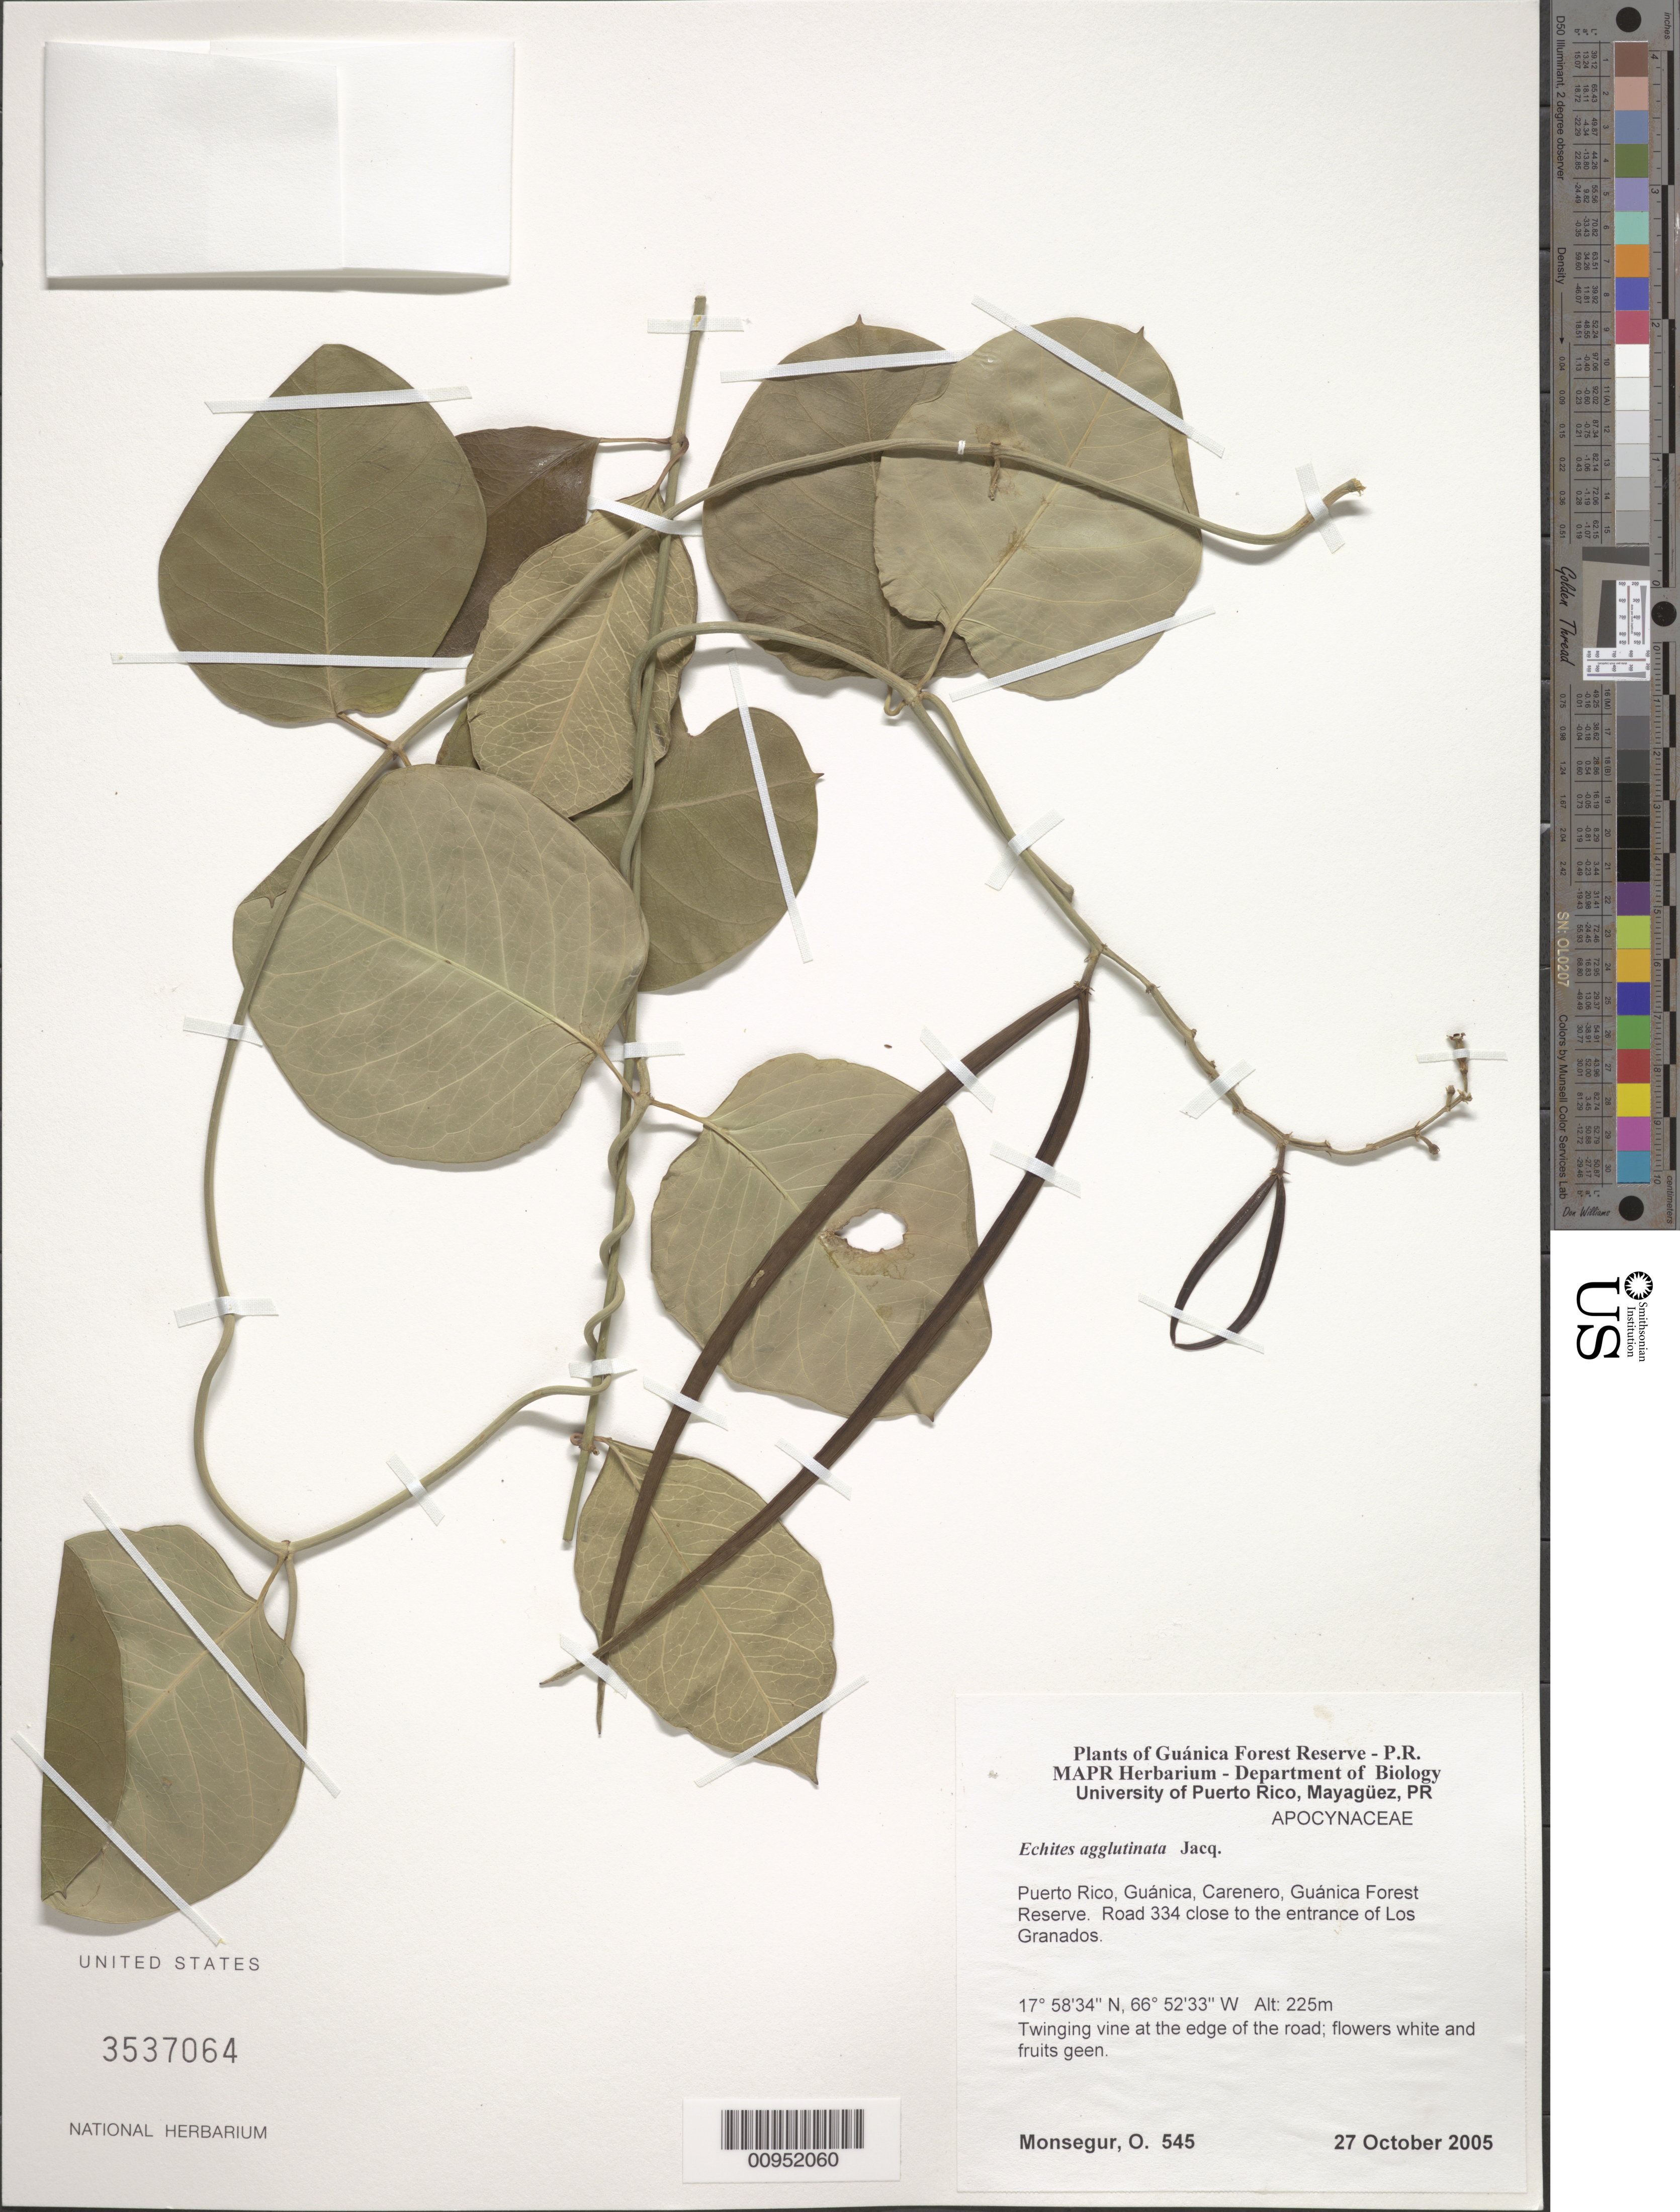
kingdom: Plantae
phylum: Tracheophyta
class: Magnoliopsida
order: Gentianales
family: Apocynaceae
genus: Echites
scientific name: Echites agglutinatus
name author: Jacq.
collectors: O. Monsegur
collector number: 545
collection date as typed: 27 Oct 2005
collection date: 2005-10-27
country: Puerto Rico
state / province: Guánica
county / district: Carenero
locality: Guánica Forest Reserve. Road 334 close to the entrance of Los Granados.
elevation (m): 225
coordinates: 17.58339, 66.52334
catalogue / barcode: US 3537064